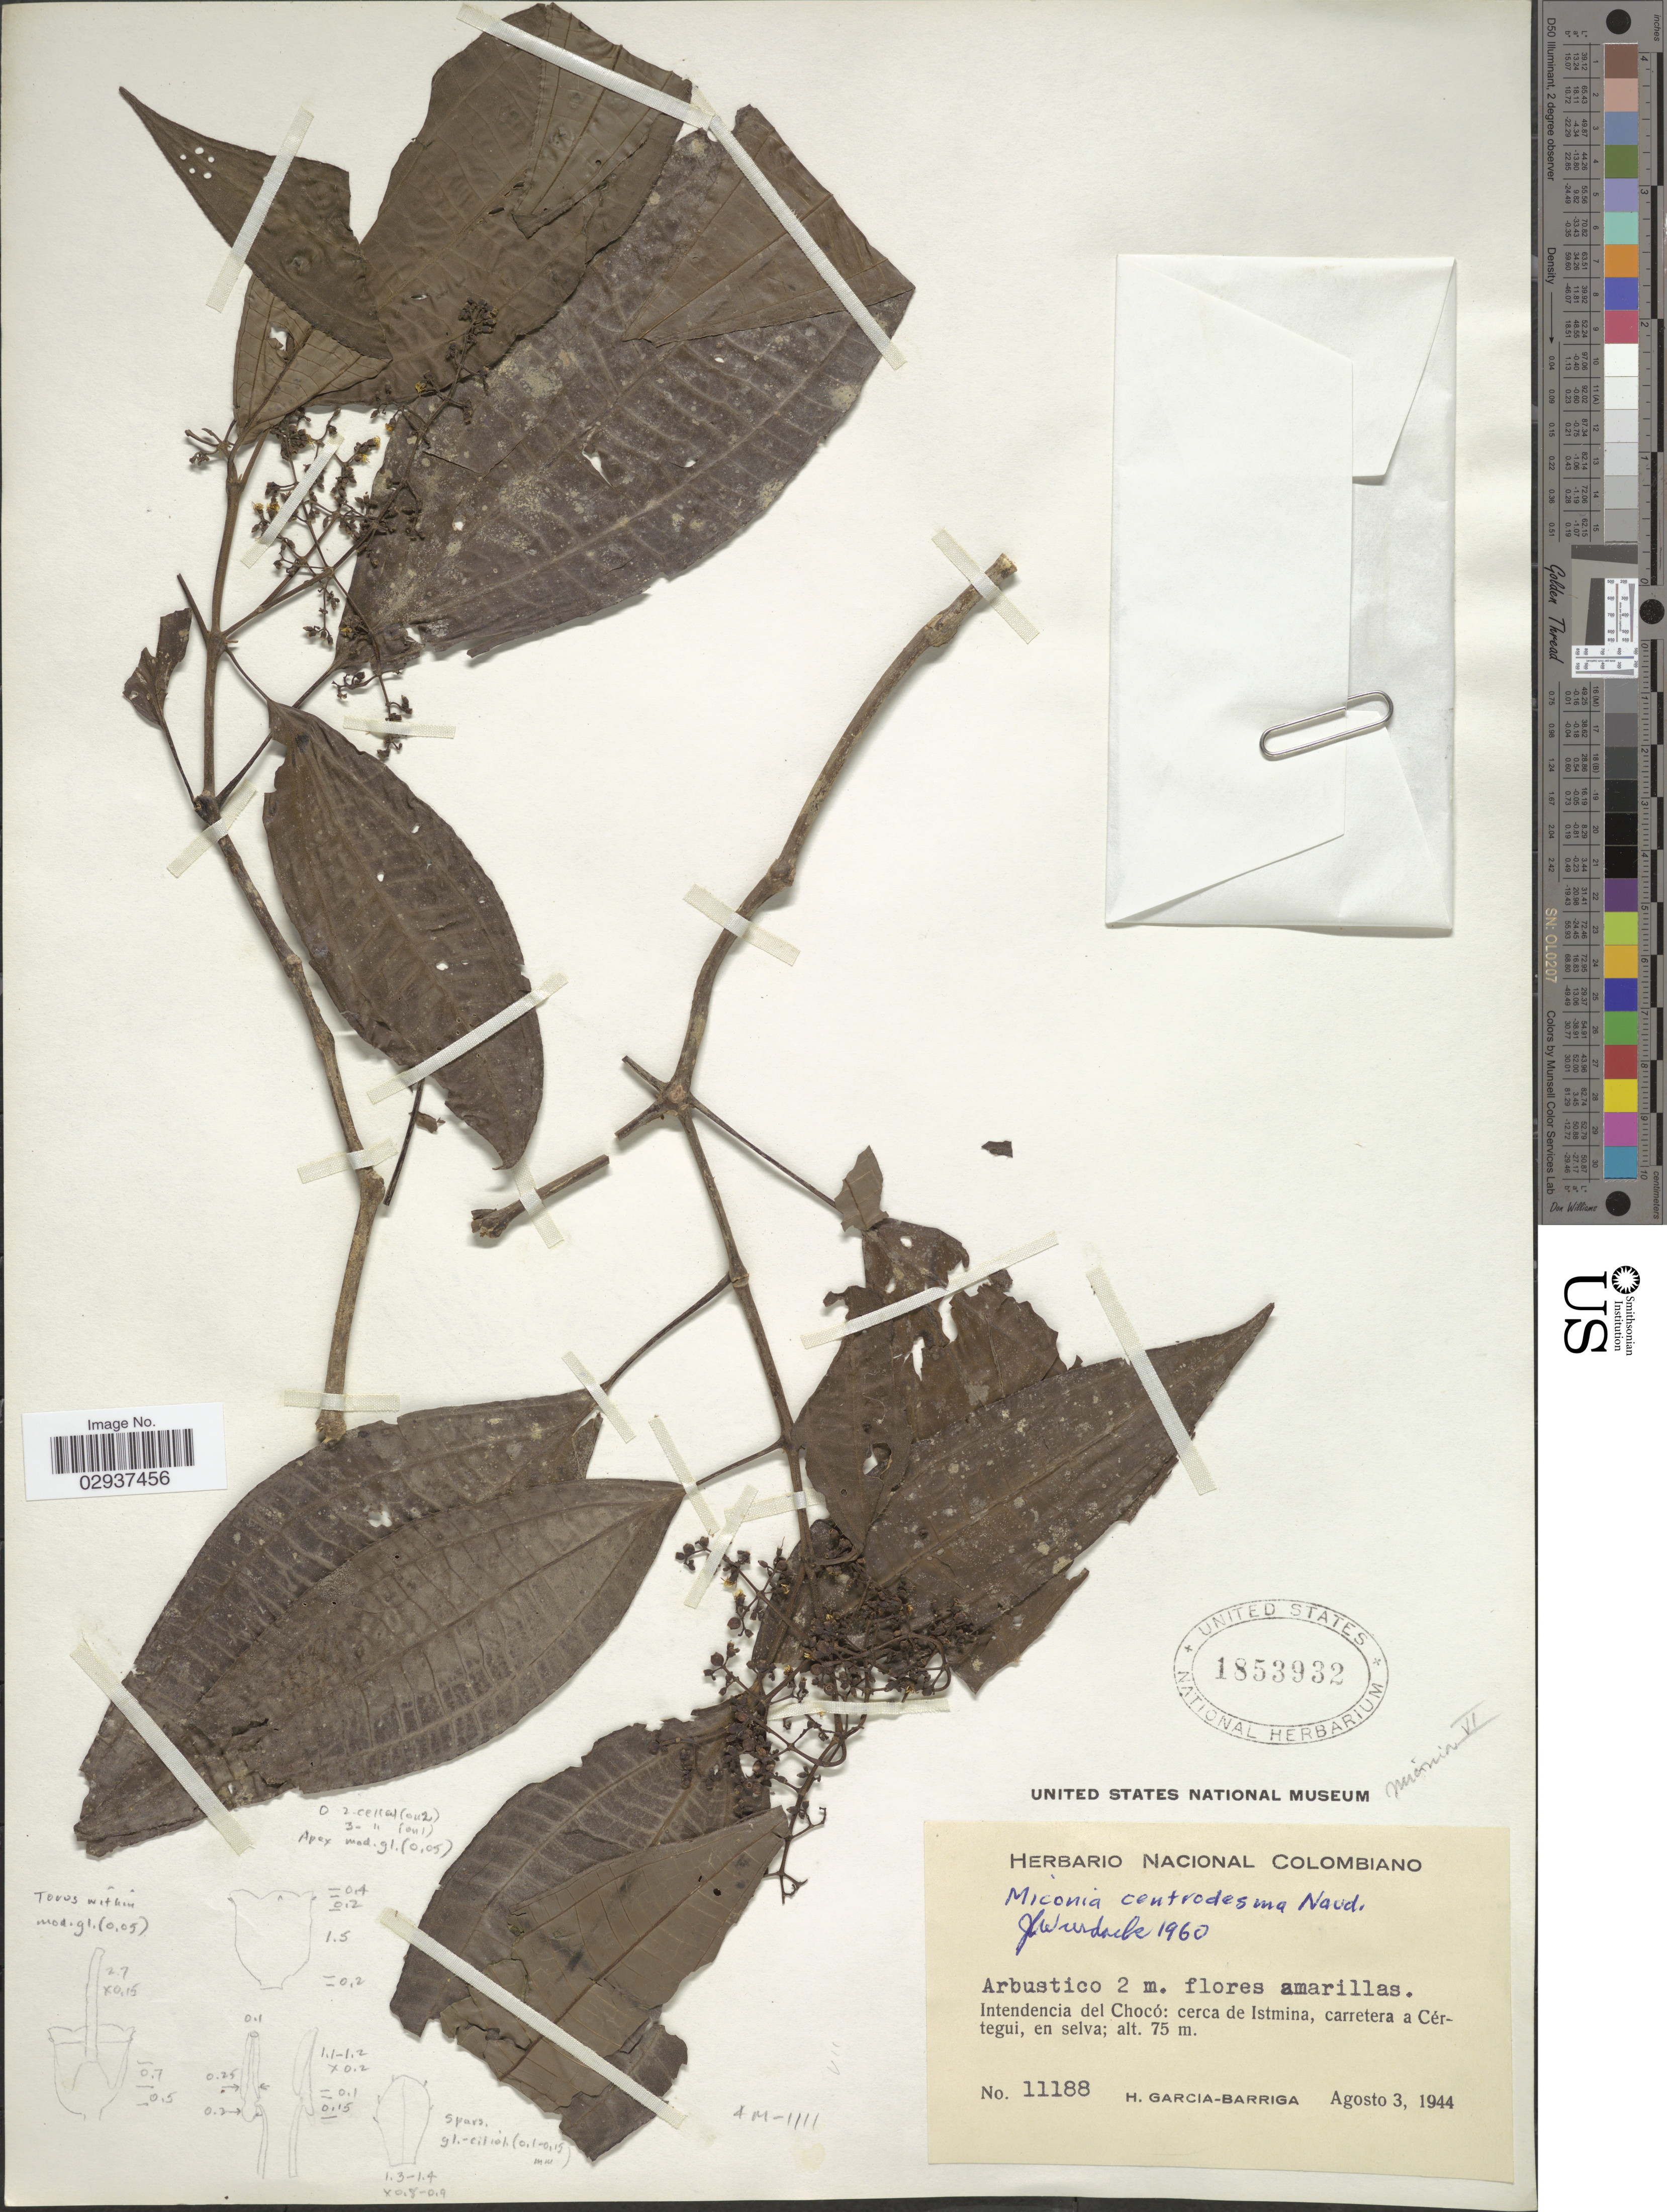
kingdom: Plantae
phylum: Tracheophyta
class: Magnoliopsida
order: Myrtales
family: Melastomataceae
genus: Miconia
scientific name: Miconia centrodesma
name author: Naudin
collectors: H. García Barriga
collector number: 11188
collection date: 1944-08-03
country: Colombia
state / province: Chocó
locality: Intendencia El Chocó: cerca de Istmina, carretera a Cértegui, en selva.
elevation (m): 75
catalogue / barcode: US 1853932